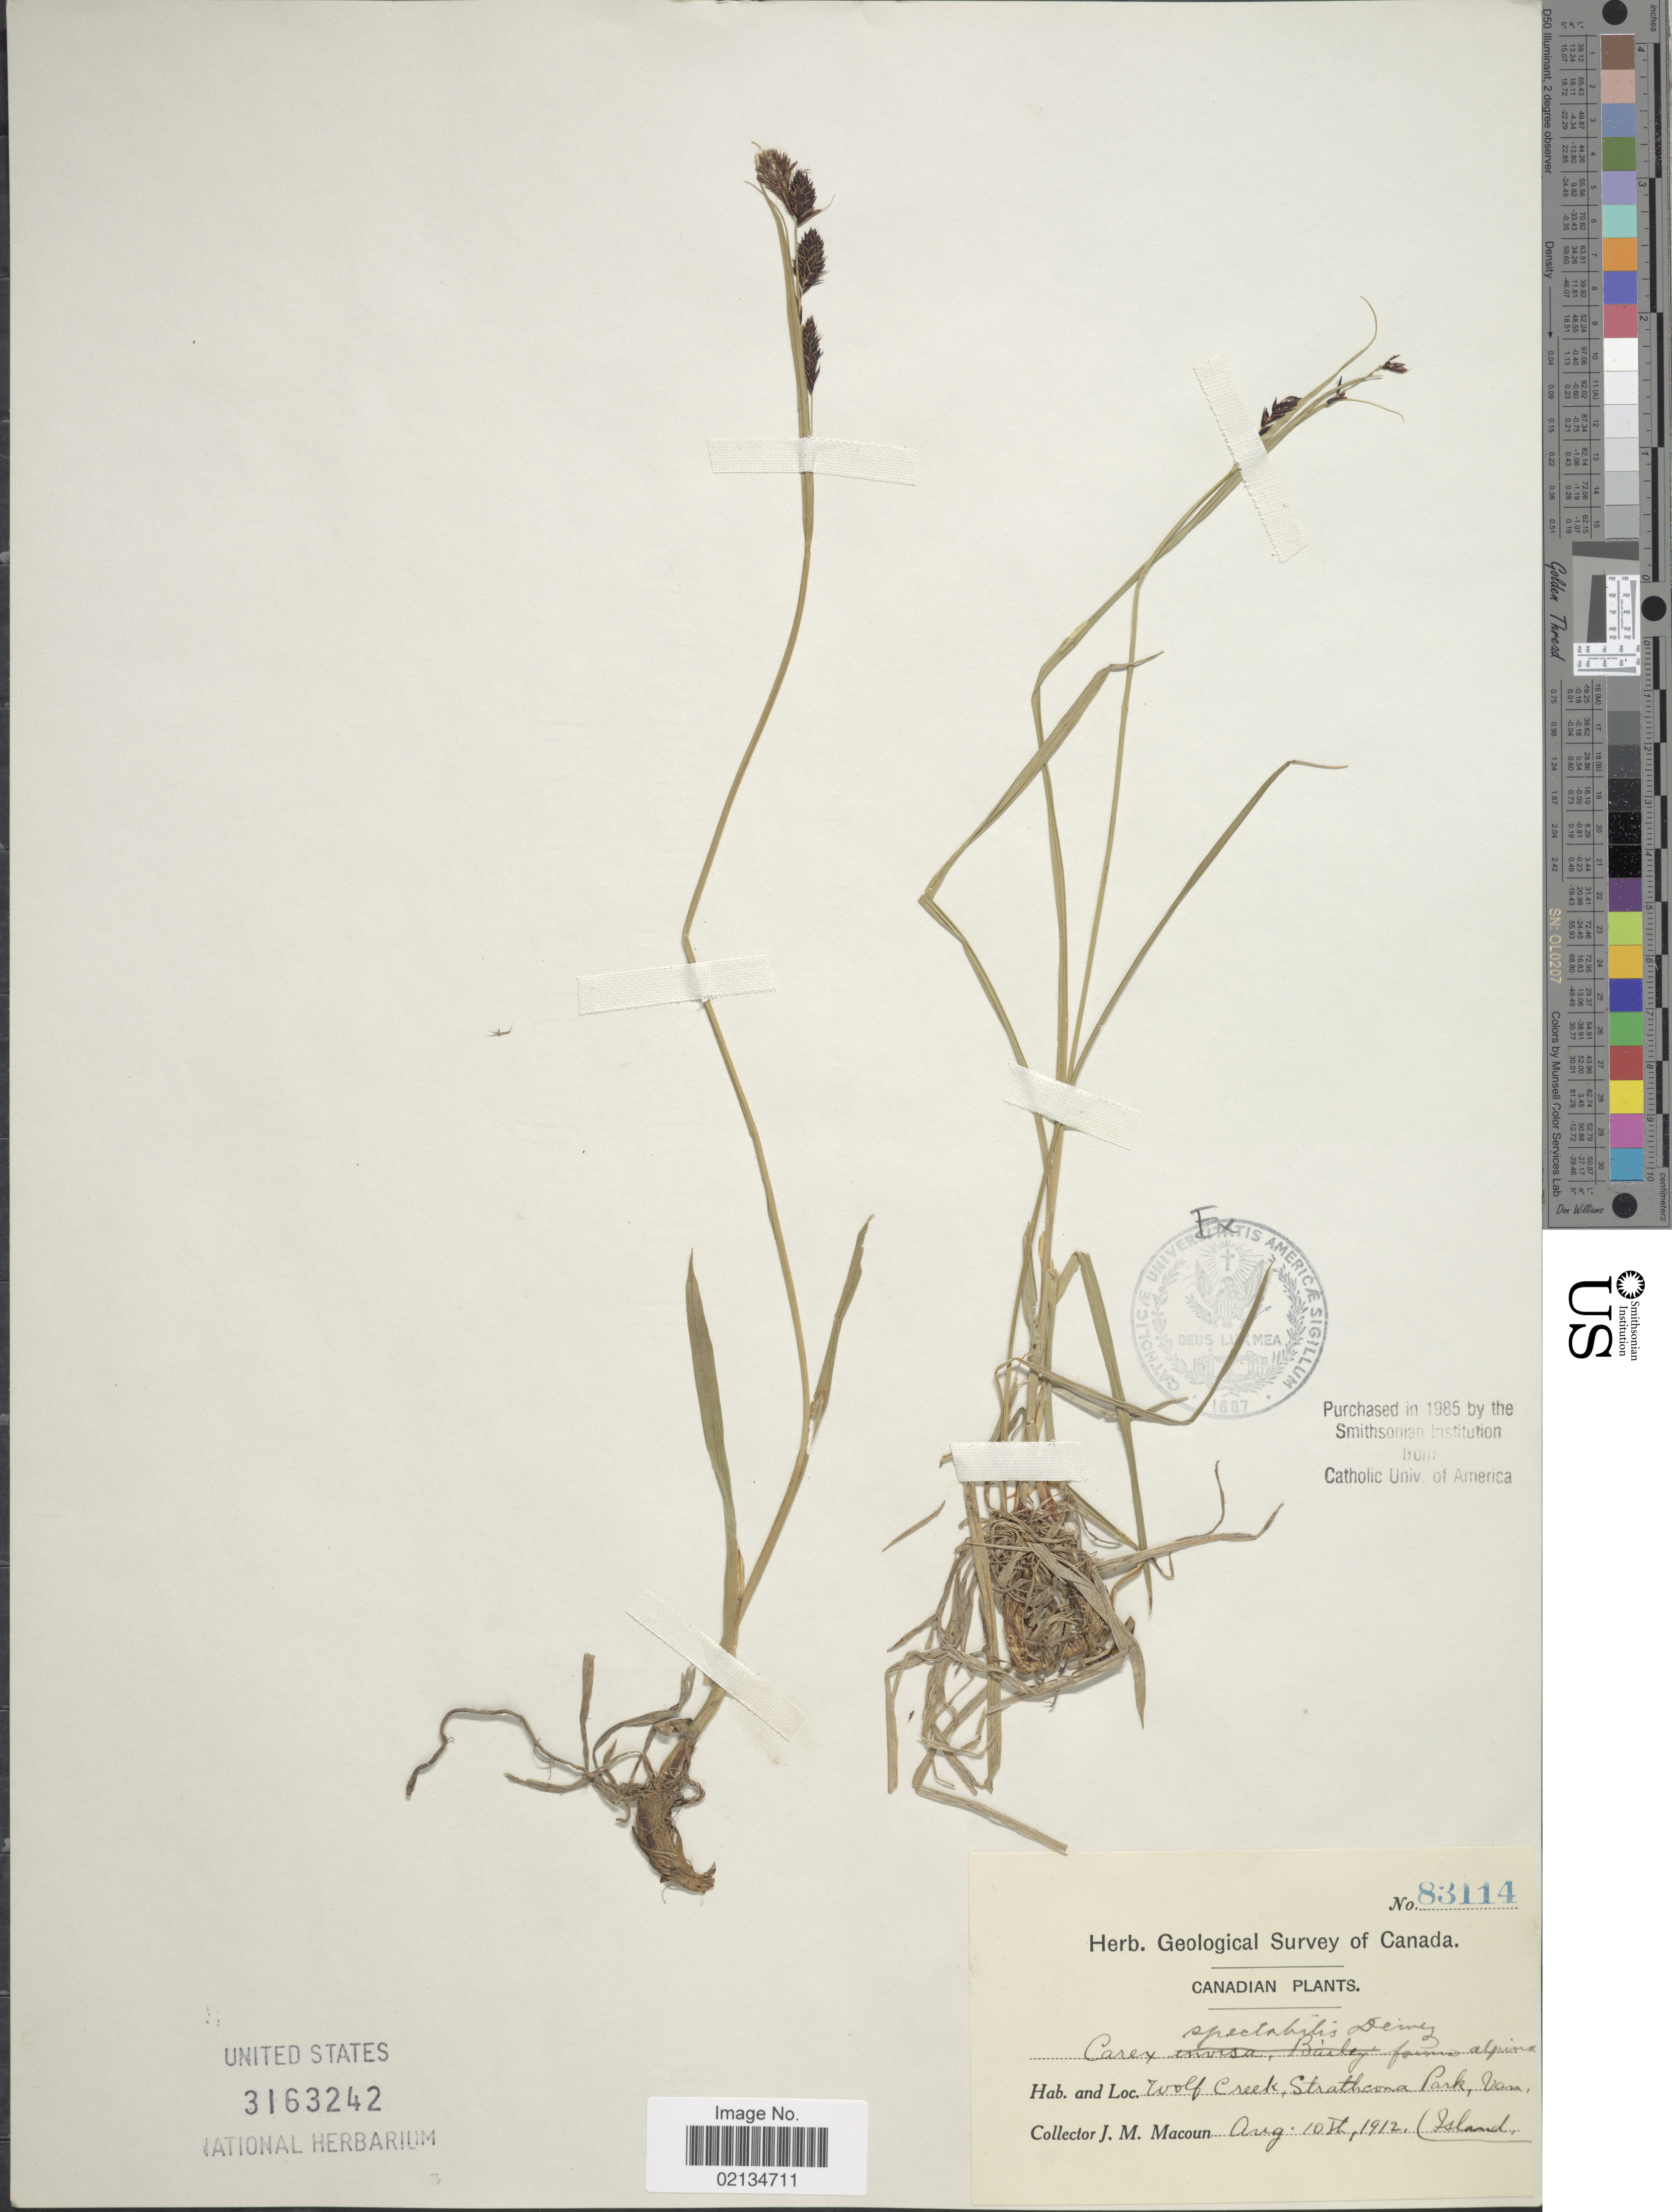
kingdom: Plantae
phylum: Tracheophyta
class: Liliopsida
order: Poales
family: Cyperaceae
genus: Carex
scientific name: Carex spectabilis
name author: Dewey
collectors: J. M. Macoun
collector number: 83114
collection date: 1912-08-10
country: Canada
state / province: British Columbia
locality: Wolf Creek, Strathcona Park, Van. Island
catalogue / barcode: US 3163242